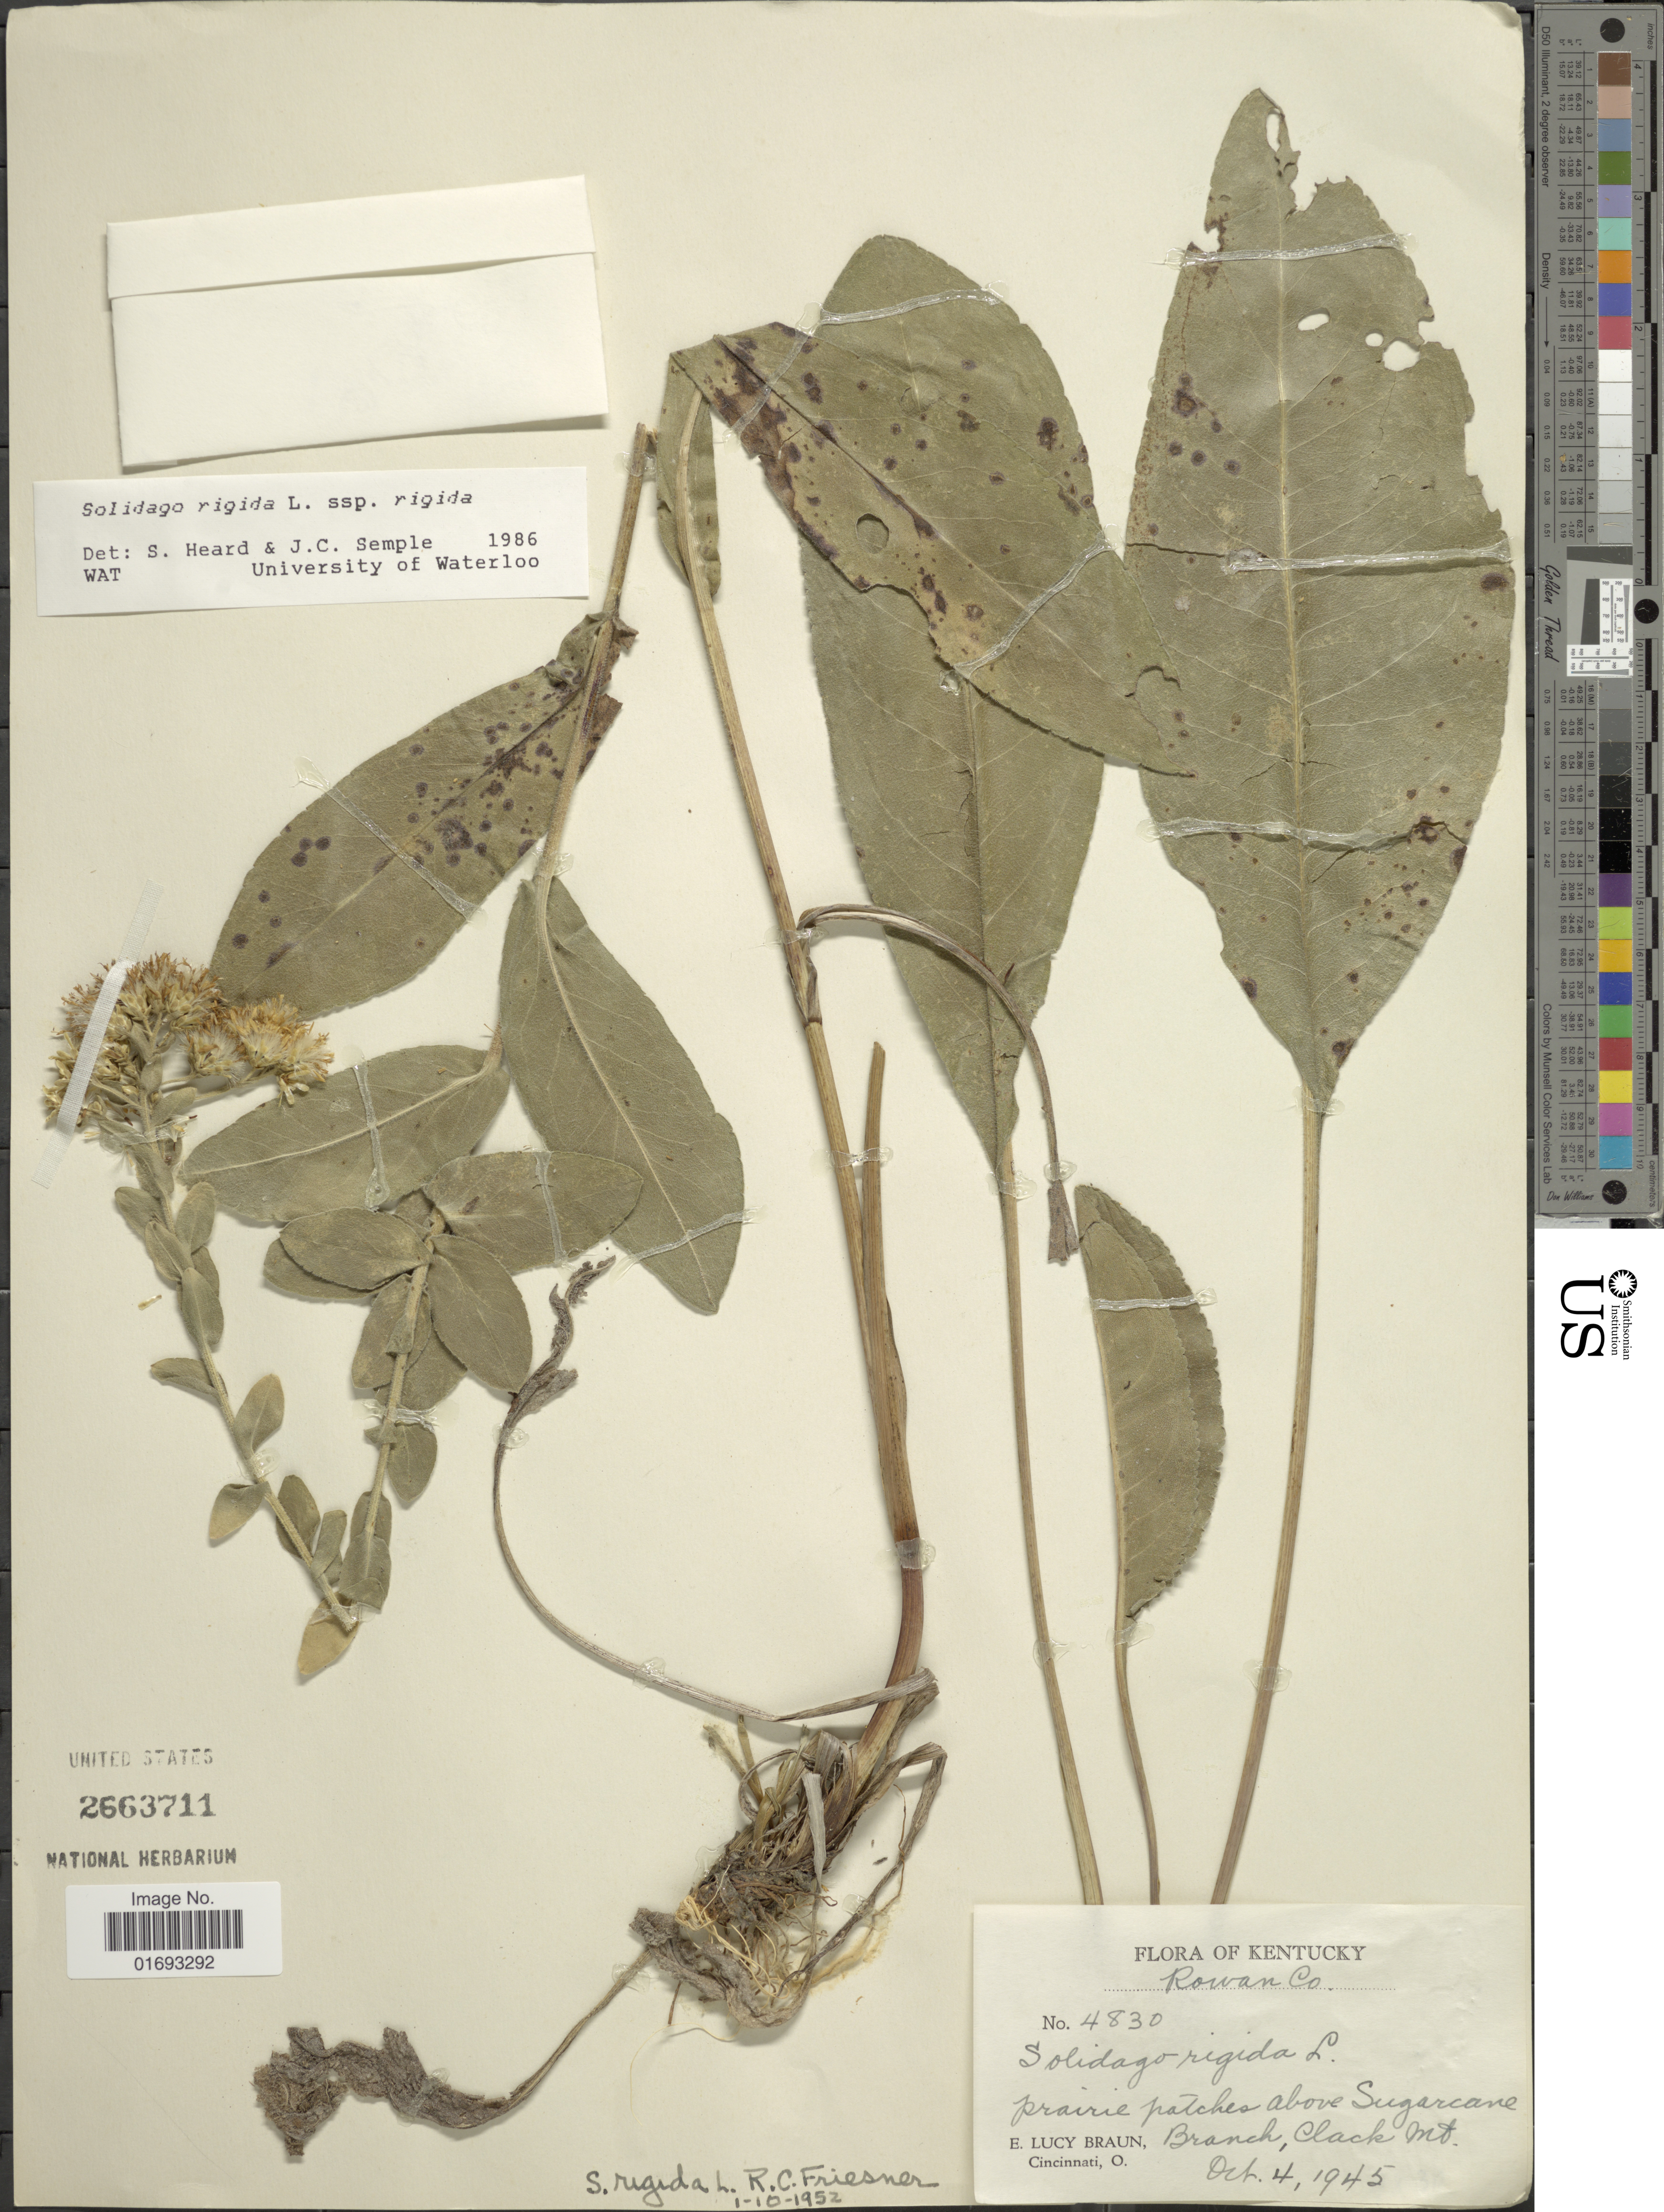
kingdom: Plantae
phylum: Tracheophyta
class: Magnoliopsida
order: Asterales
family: Asteraceae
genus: Oligoneuron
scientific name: Oligoneuron rigidum var. rigidum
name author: (L.) Small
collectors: E. L. Braun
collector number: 4830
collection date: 1945-10-04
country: United States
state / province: Kentucky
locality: Rowan Co., prairie patches above Sugarcane, Branche, Clack Mt.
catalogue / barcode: US 2663711